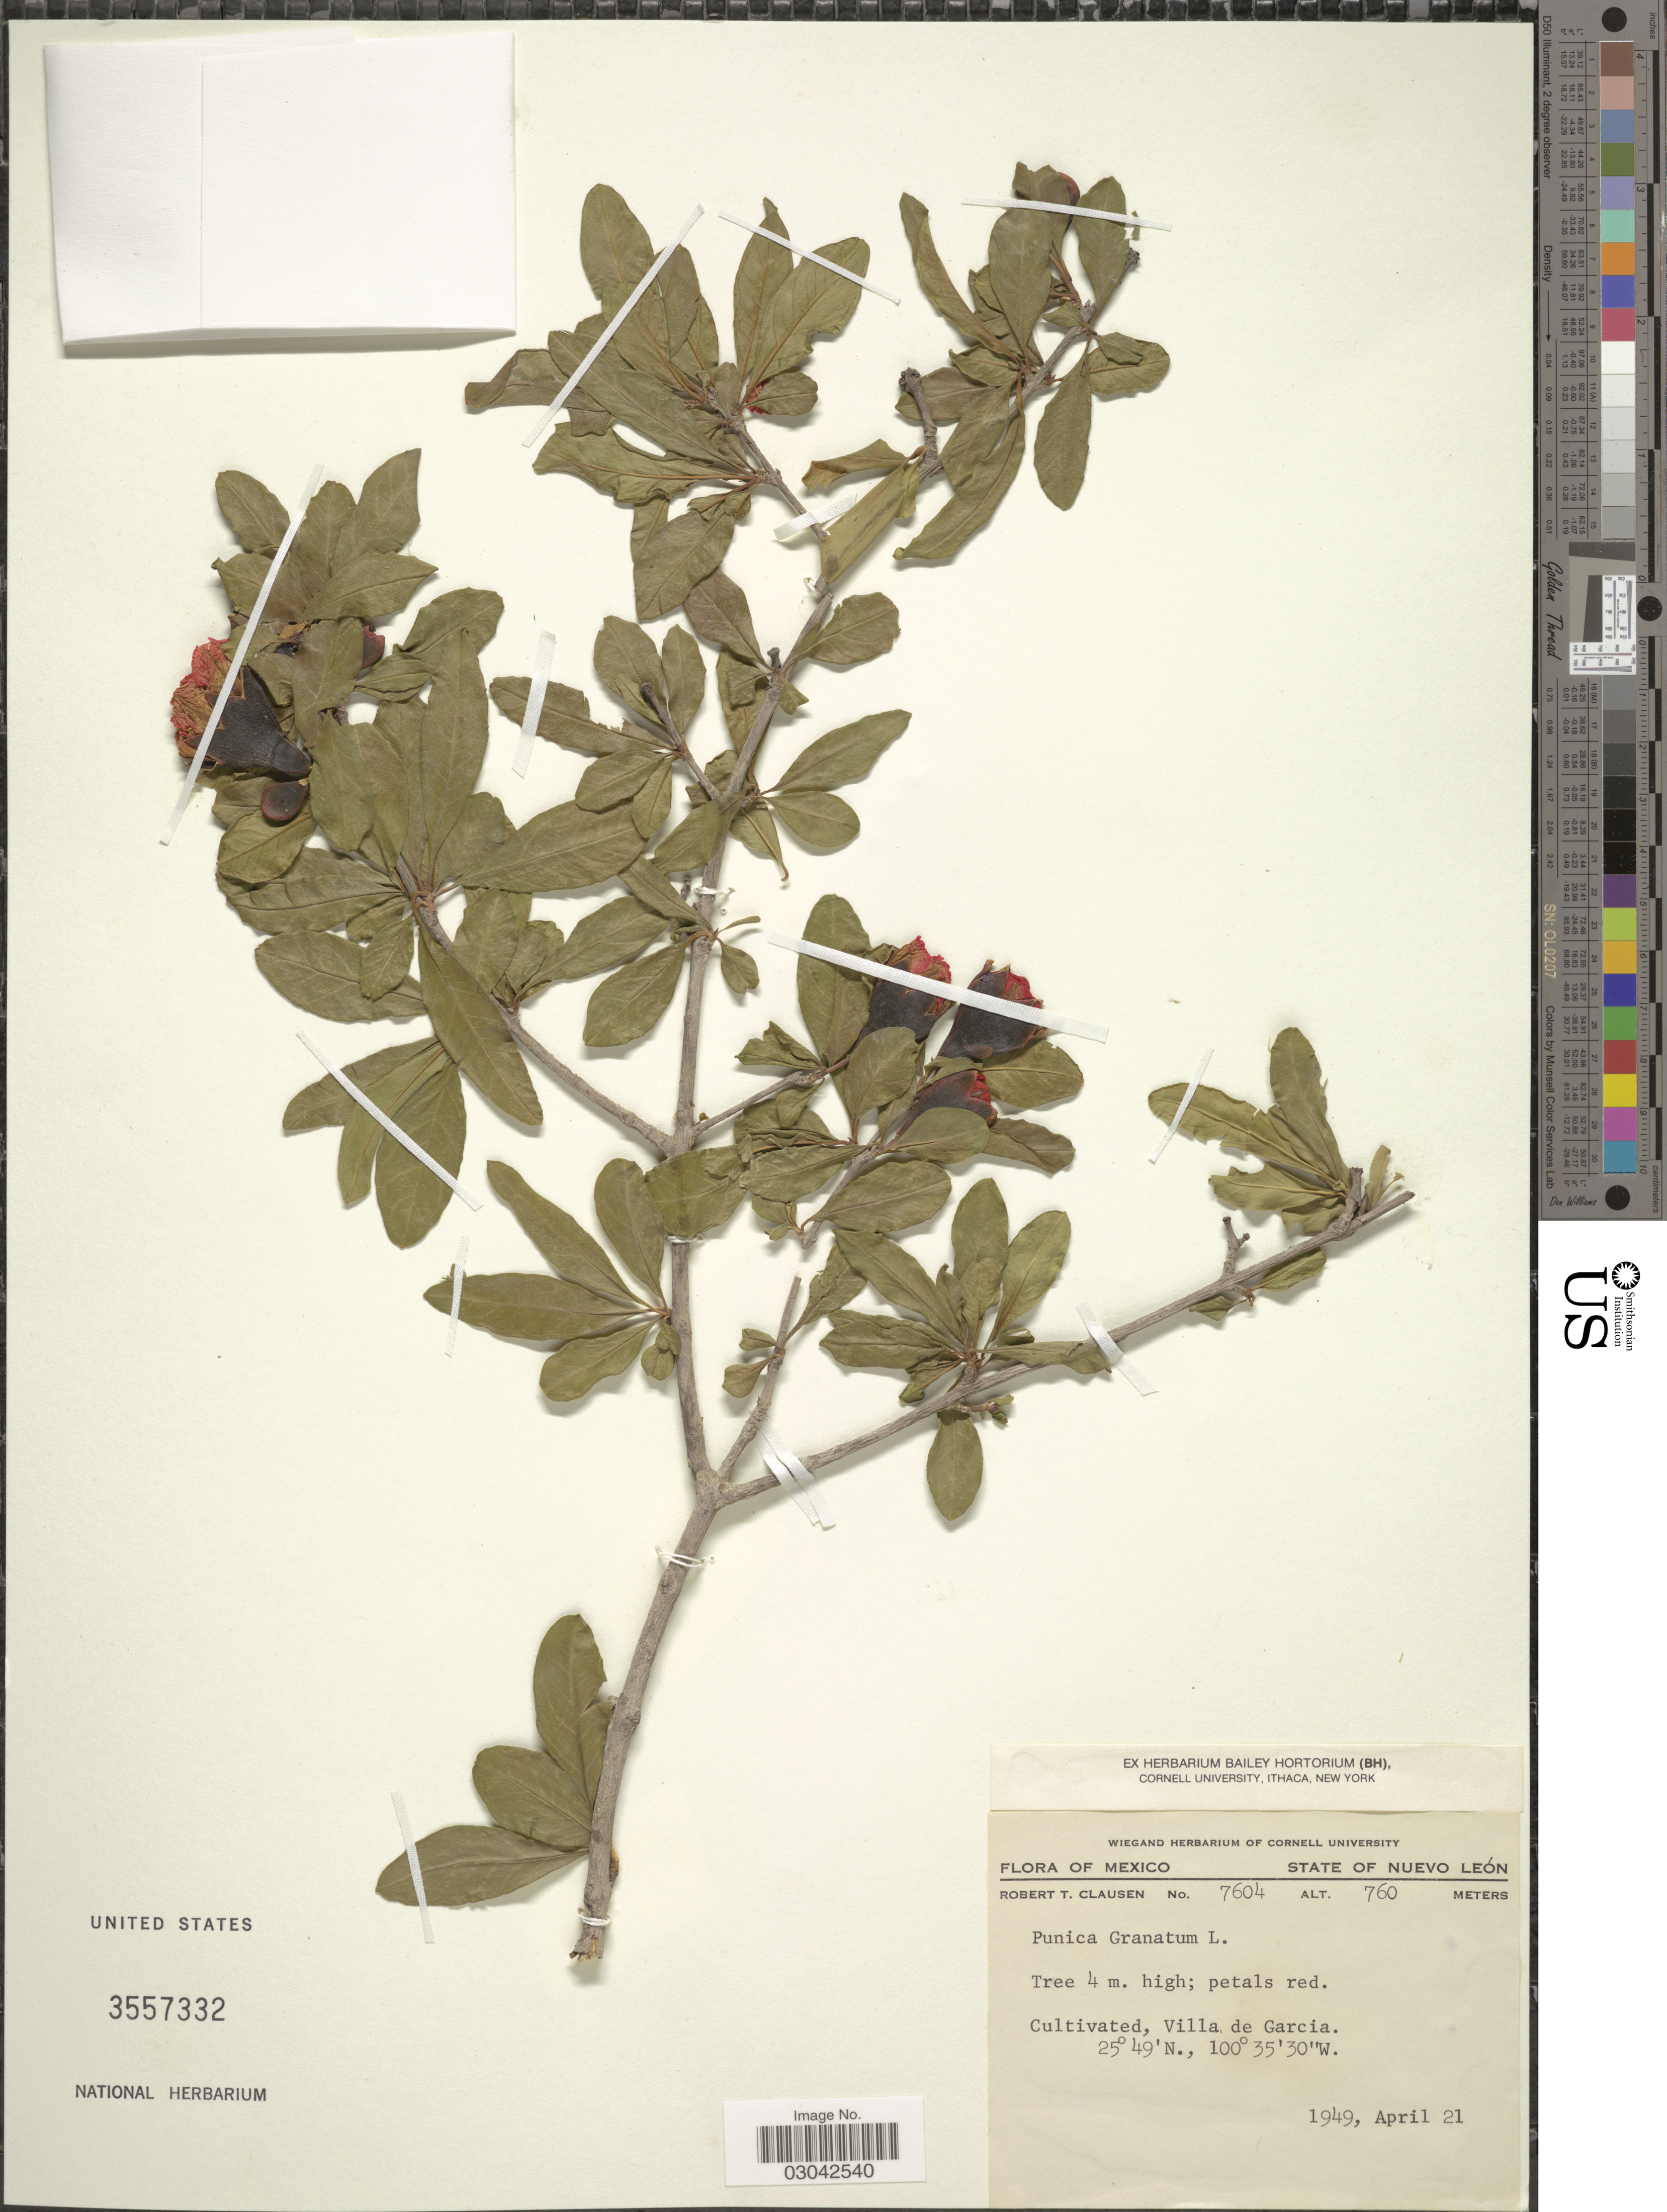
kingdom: Plantae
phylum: Tracheophyta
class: Magnoliopsida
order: Myrtales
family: Lythraceae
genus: Punica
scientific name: Punica granatum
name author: L.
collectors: R. T. Clausen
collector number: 7604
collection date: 1949-04-21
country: Mexico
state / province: Nuevo León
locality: Villa de Garcia.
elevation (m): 760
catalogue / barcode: US 3557332